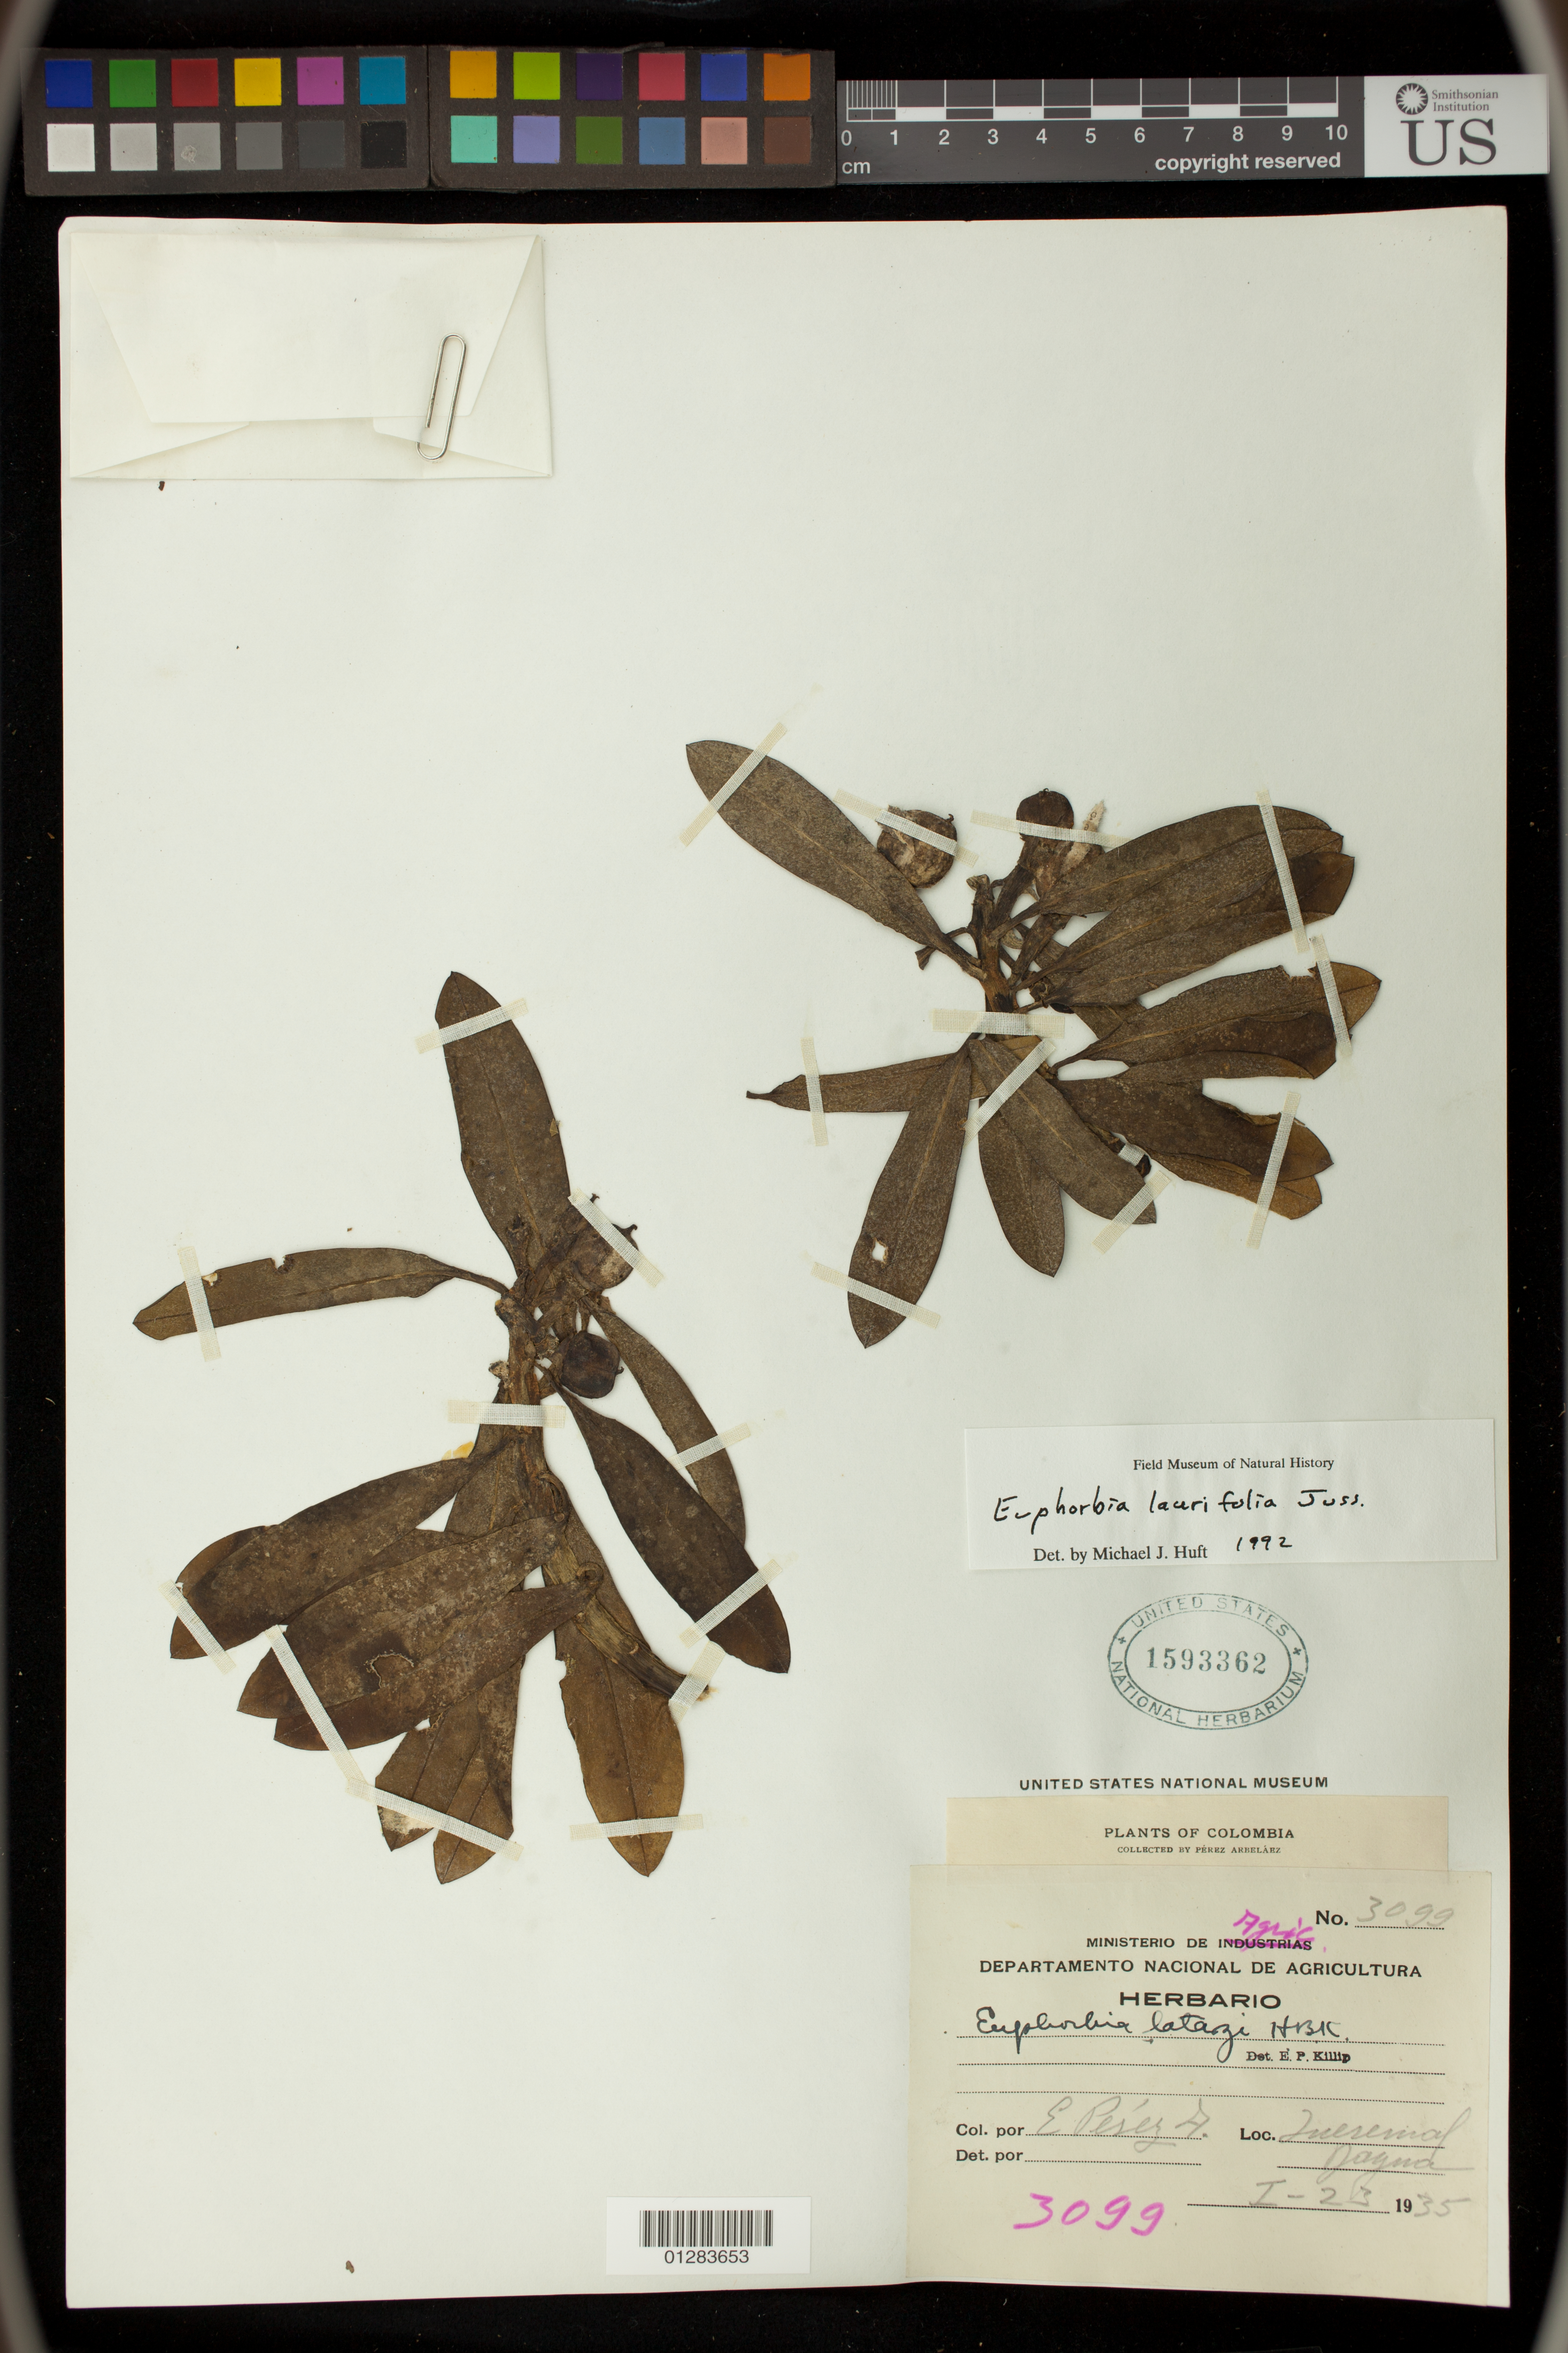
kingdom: Plantae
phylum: Tracheophyta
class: Magnoliopsida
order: Malpighiales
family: Euphorbiaceae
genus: Euphorbia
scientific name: Euphorbia laurifolia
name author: Juss. ex Lam.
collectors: E. Pérez Arbeláez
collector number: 3099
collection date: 1935-01-23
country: Colombia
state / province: Valle del Cauca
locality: Queremal, Jagua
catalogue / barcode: US 1593362